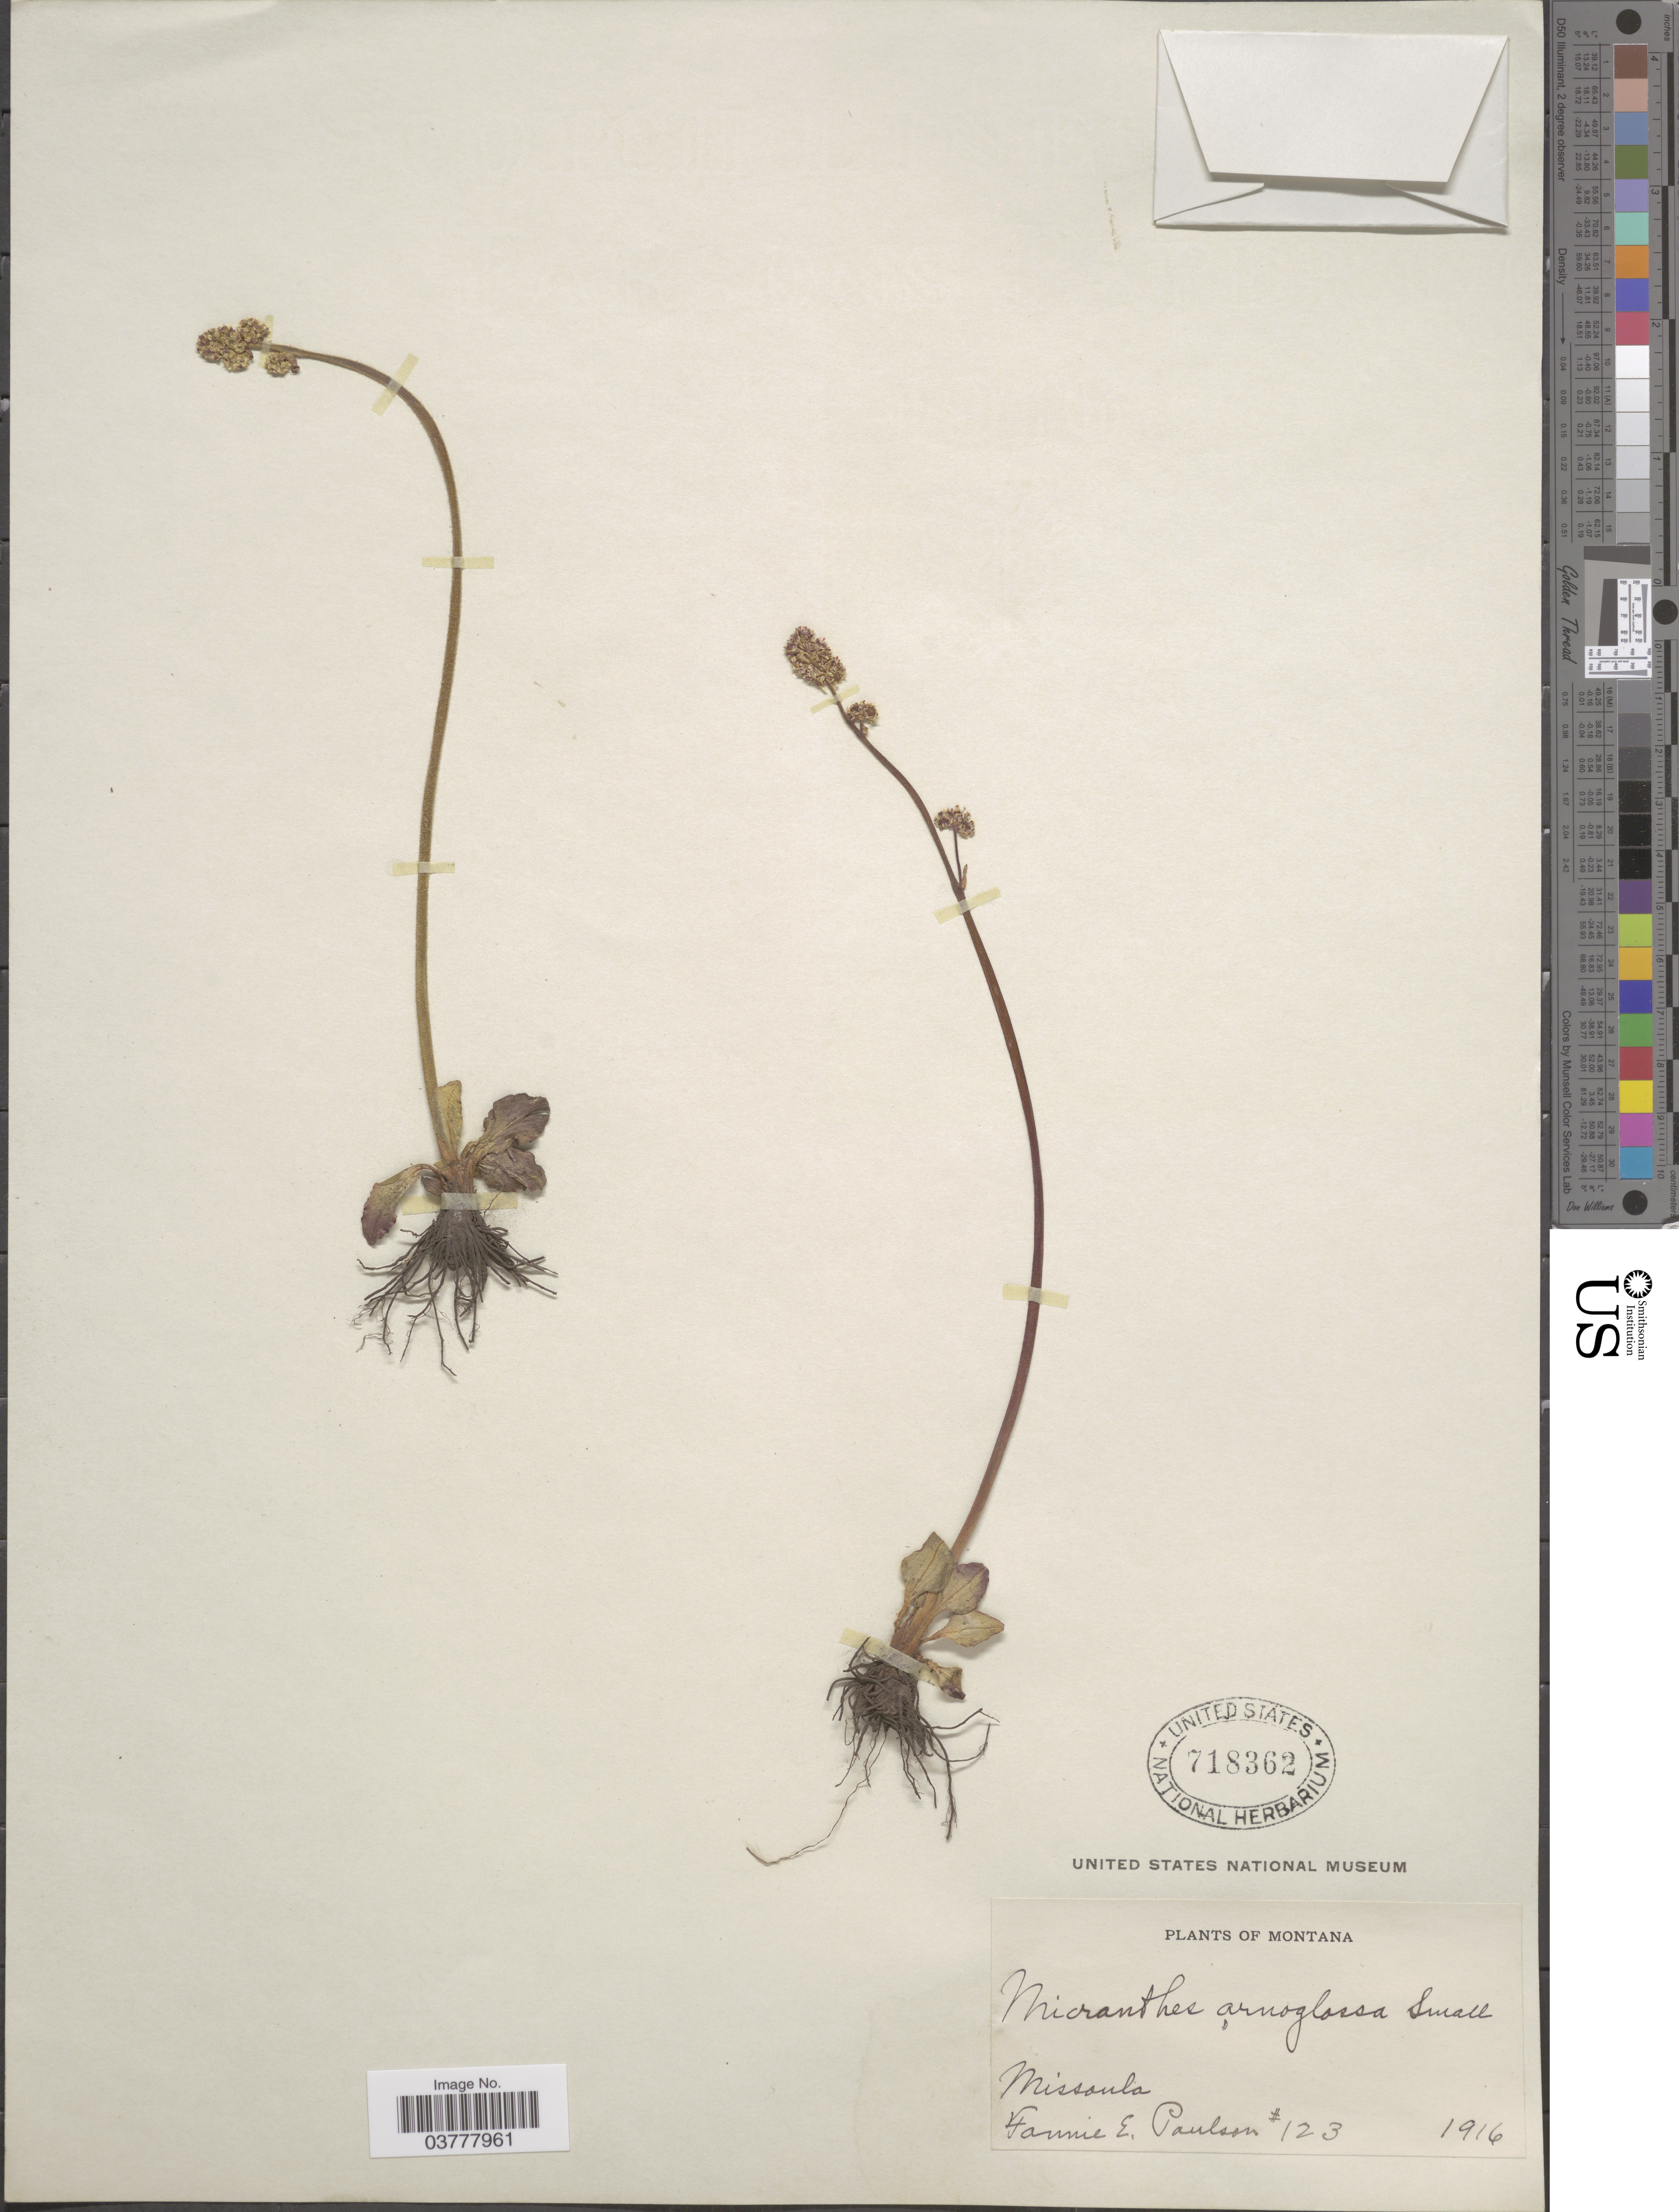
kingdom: Plantae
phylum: Tracheophyta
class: Magnoliopsida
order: Saxifragales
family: Saxifragaceae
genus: Micranthes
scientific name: Micranthes oregana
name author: (Howell) Small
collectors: F. Paulson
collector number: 123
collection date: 1916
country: United States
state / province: Montana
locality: Missoula.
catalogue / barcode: US 718362